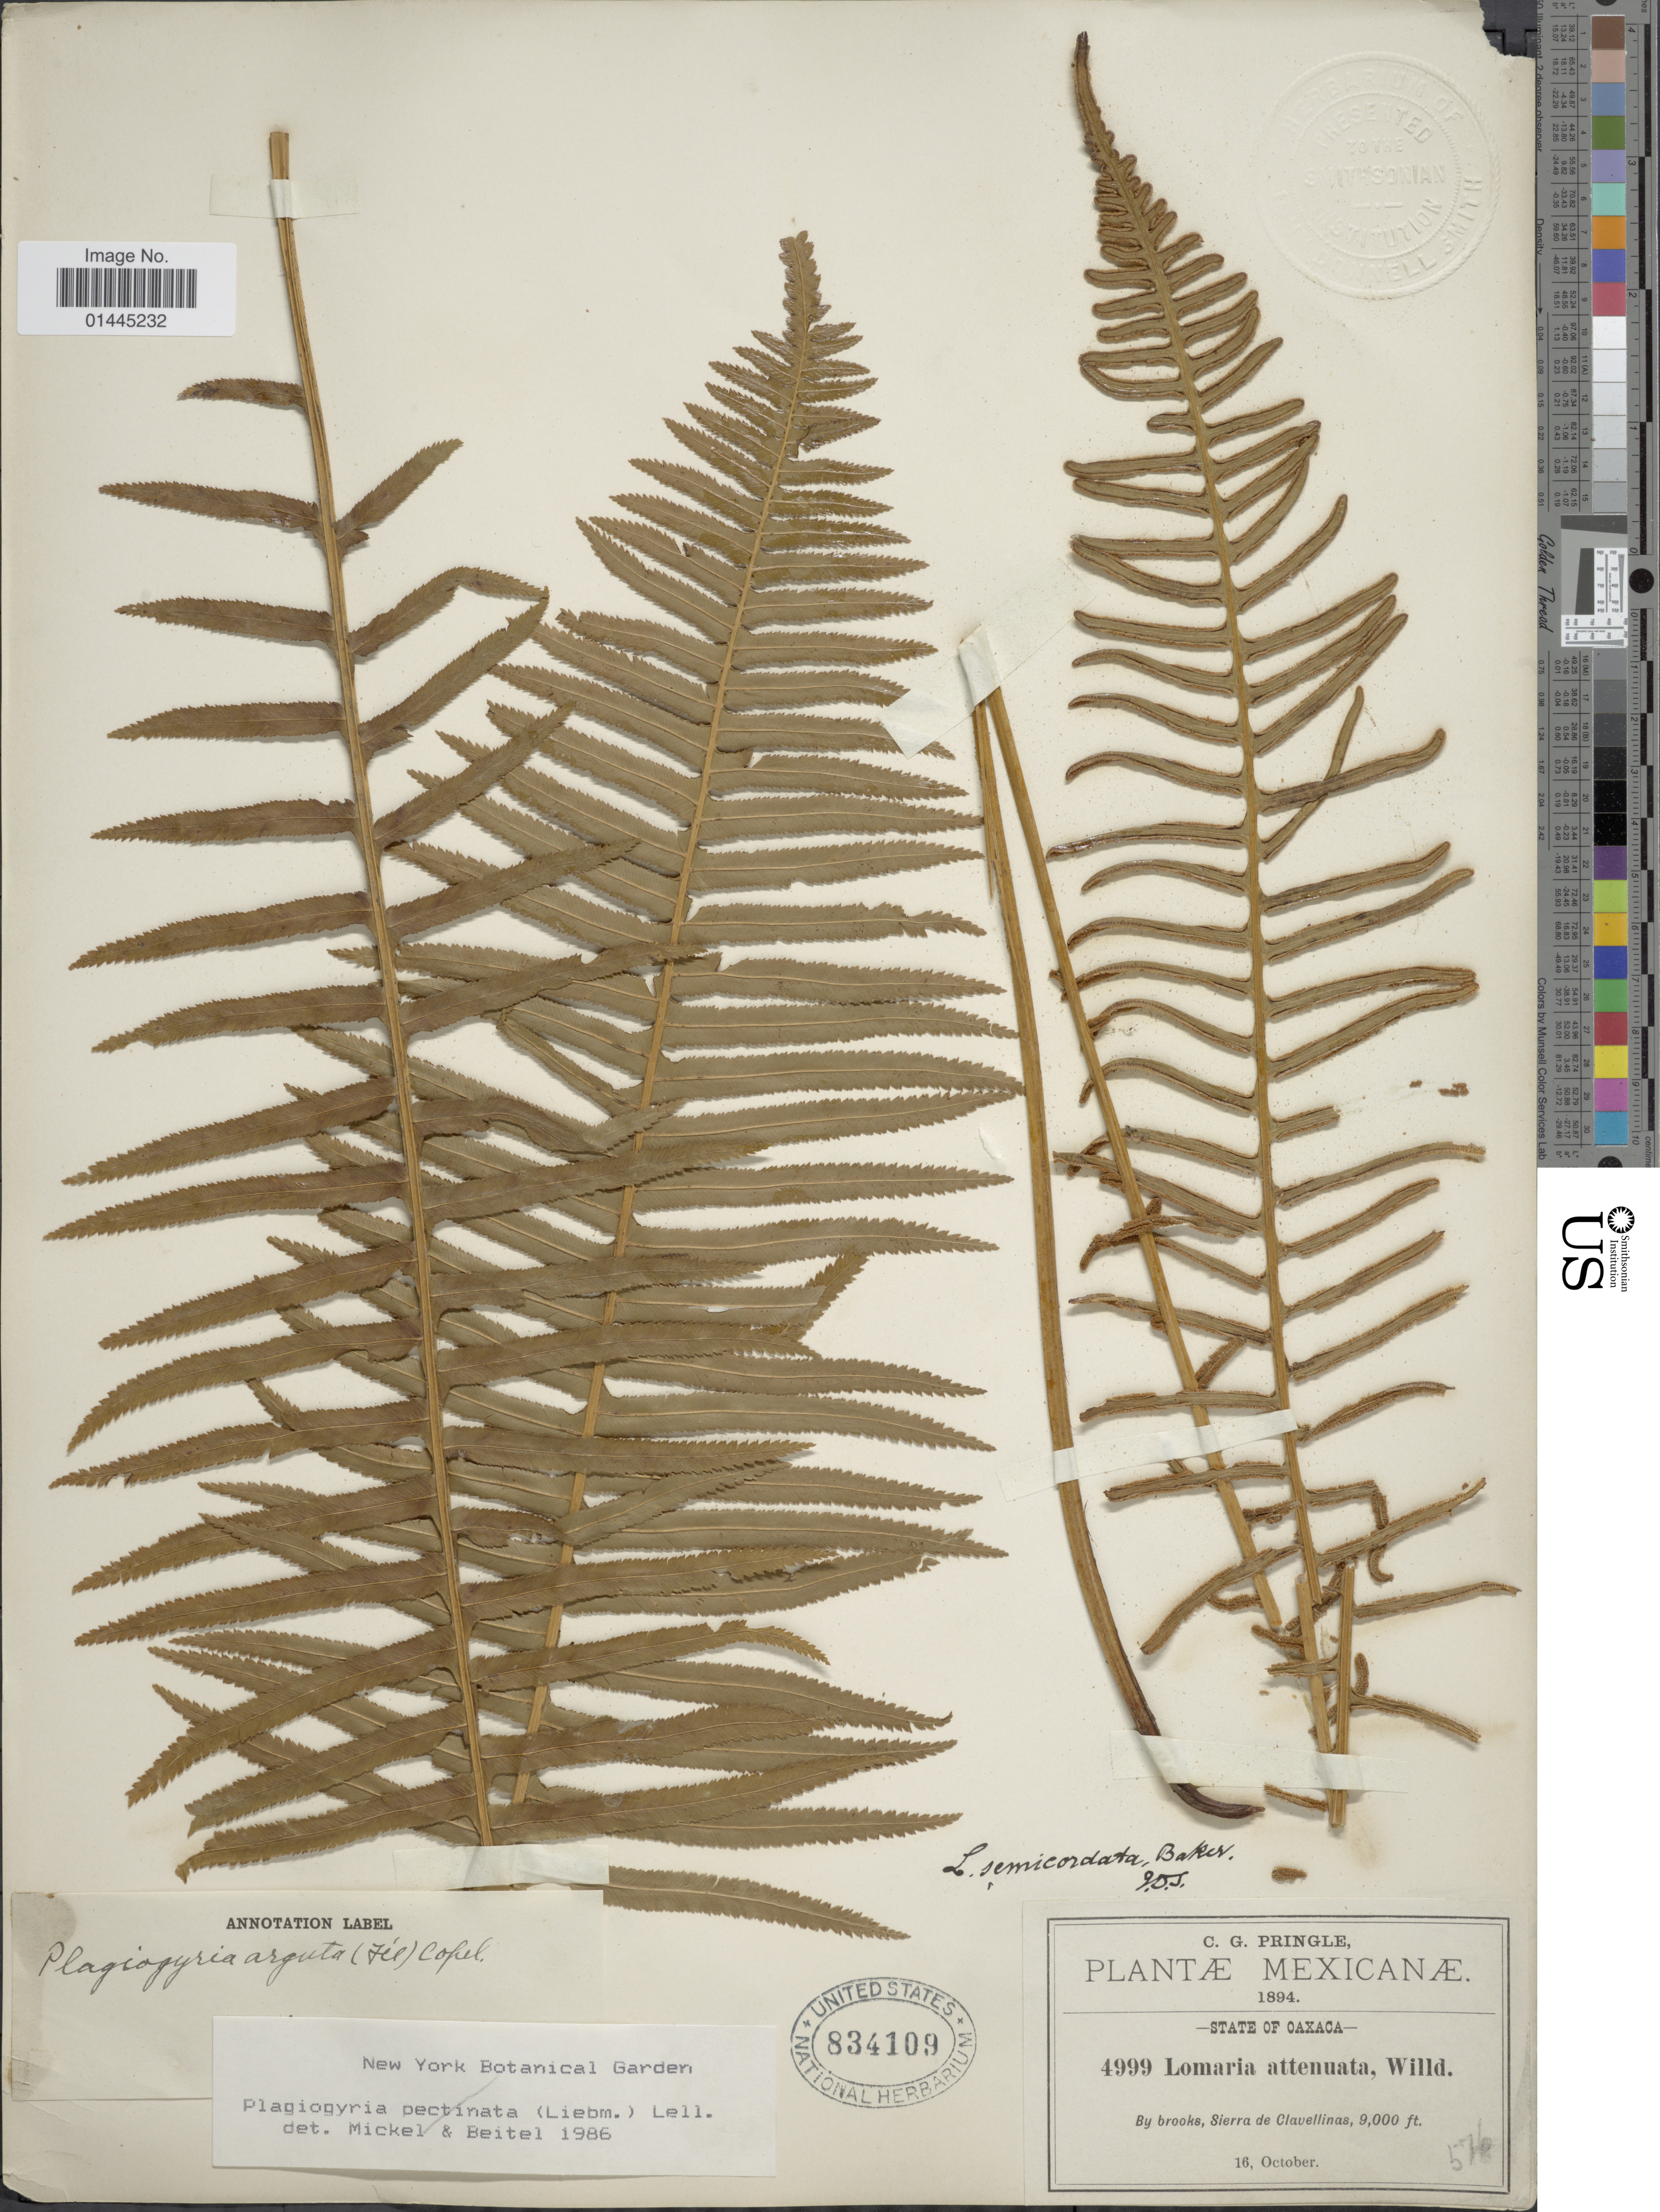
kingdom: Plantae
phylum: Tracheophyta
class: Polypodiopsida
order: Cyatheales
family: Plagiogyriaceae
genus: Plagiogyria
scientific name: Plagiogyria semicordata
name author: (C. Presl) Christ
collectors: C. G. Pringle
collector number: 4999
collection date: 1894-10-16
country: Mexico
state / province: Oaxaca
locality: By brooks, Sierra de Clavellinas.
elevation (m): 2743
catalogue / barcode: US 834109